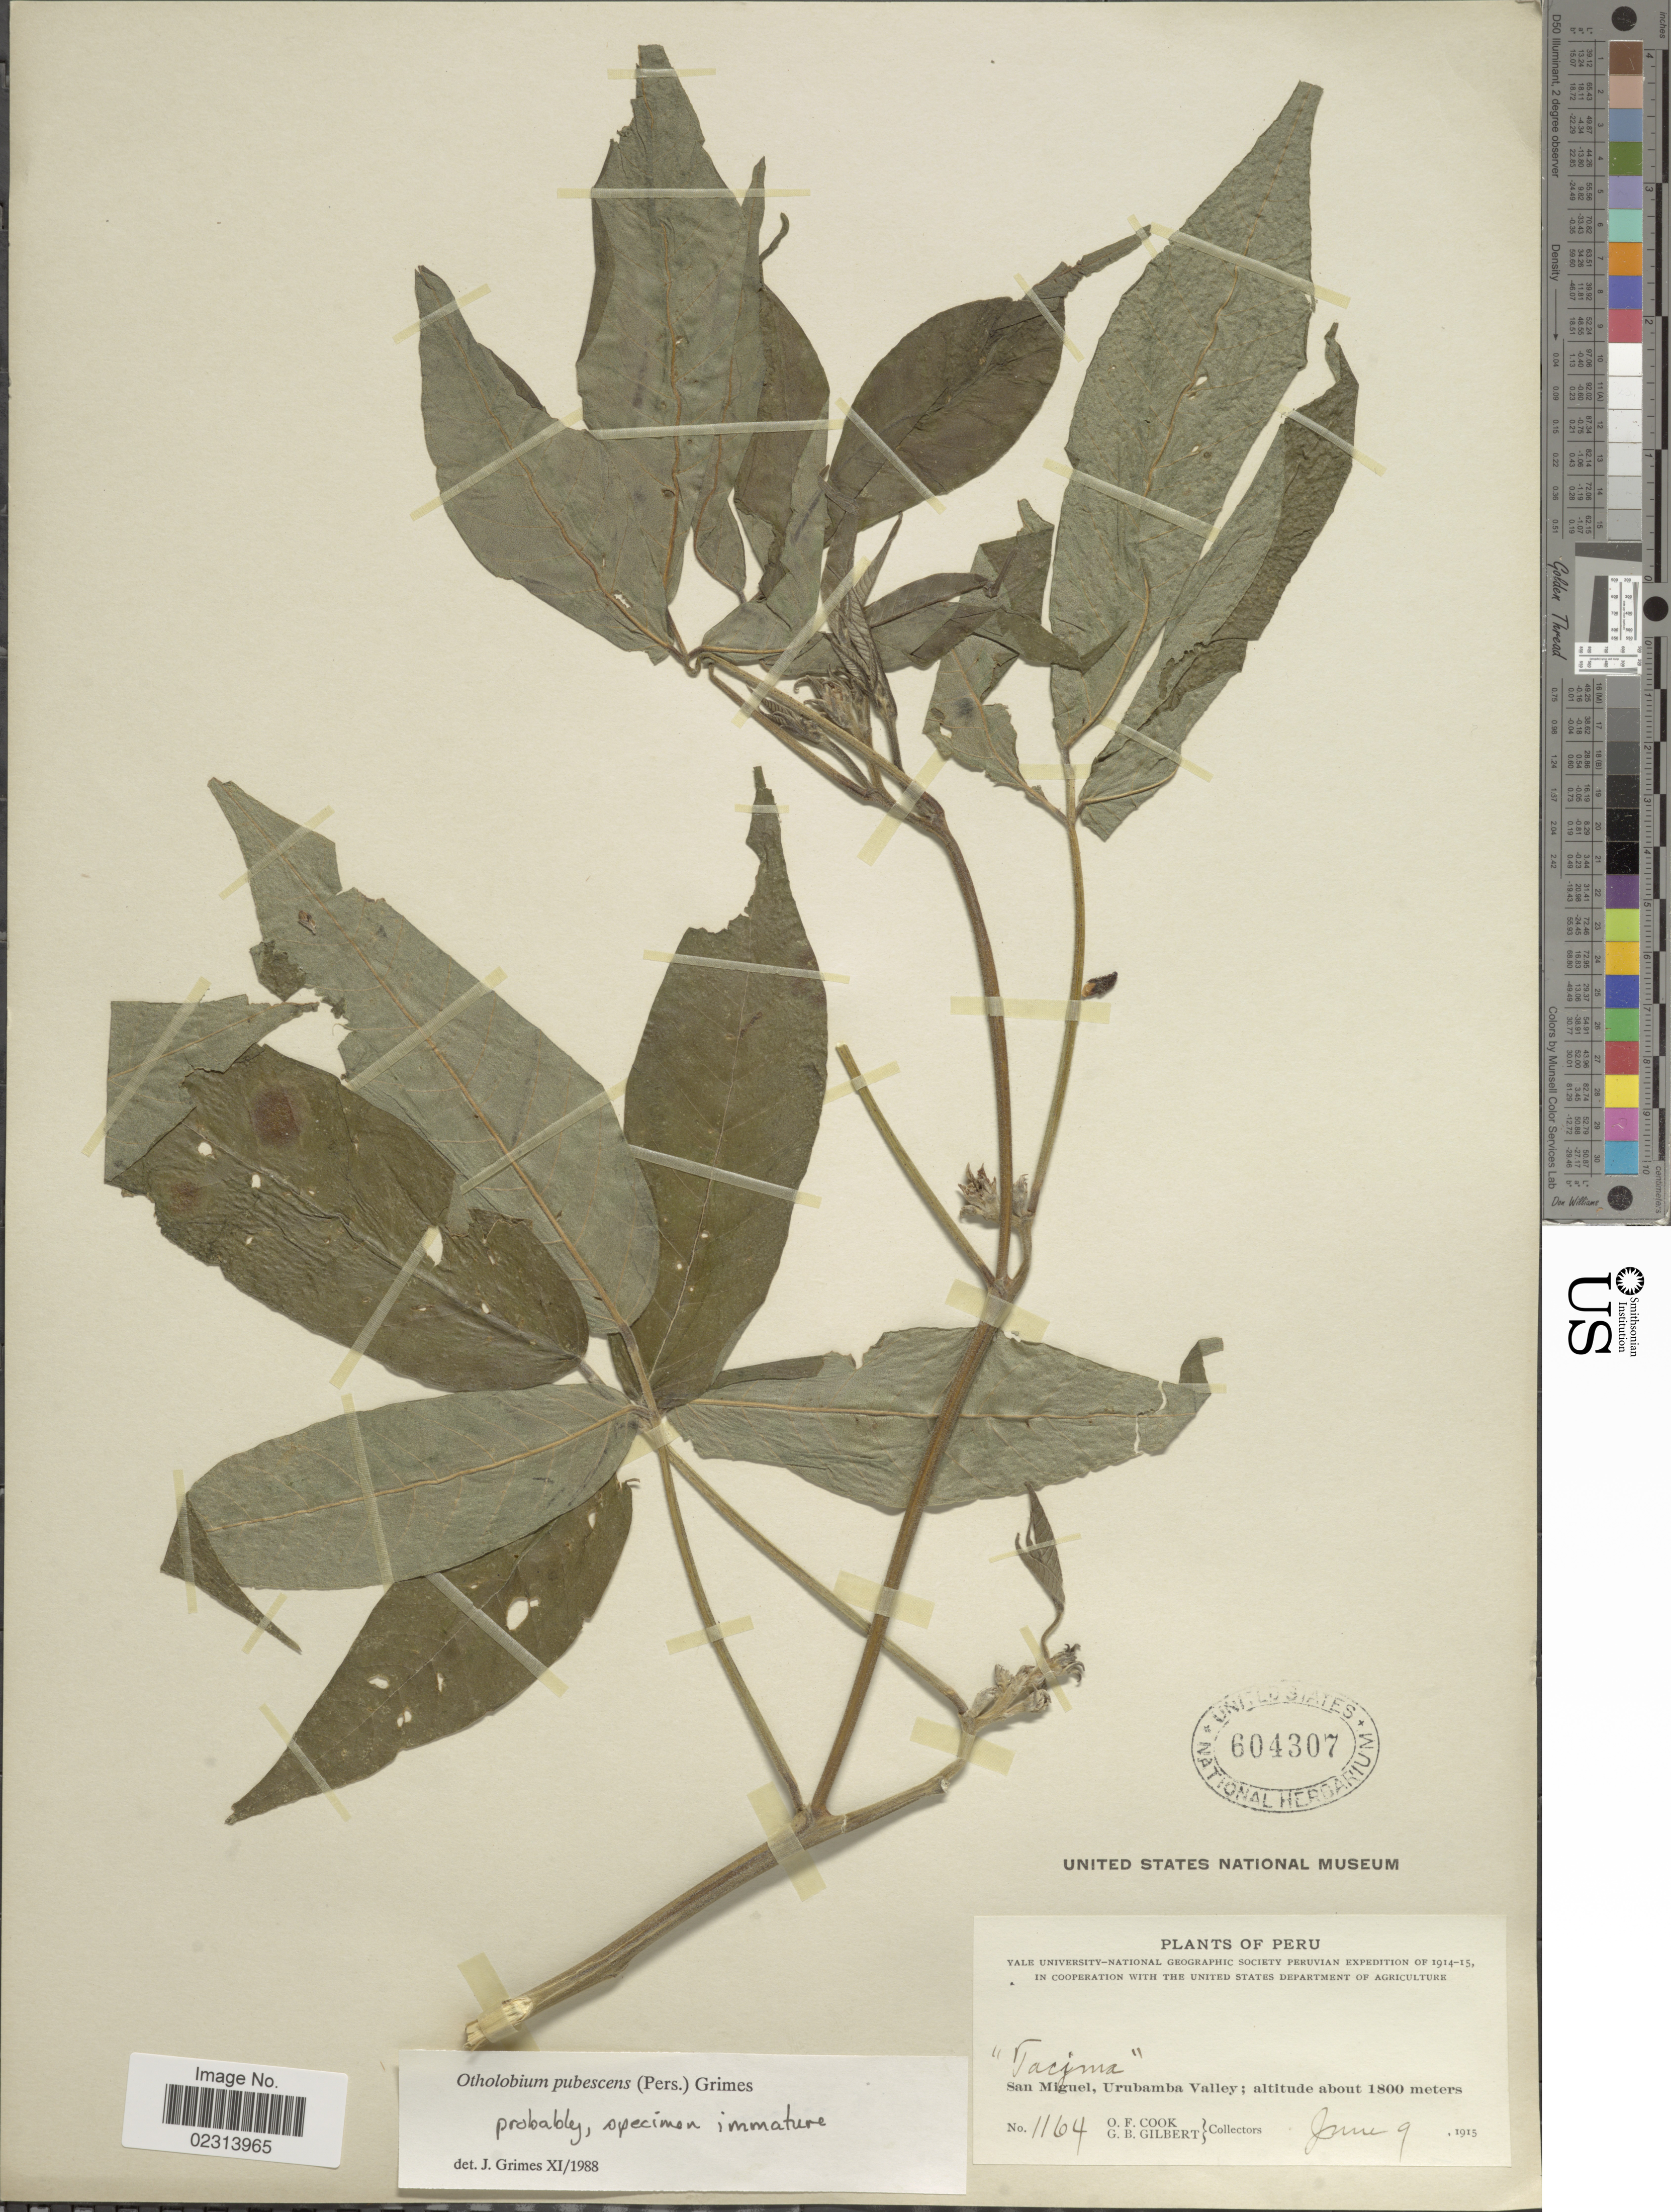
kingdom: Plantae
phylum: Tracheophyta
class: Magnoliopsida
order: Fabales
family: Fabaceae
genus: Otholobium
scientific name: Otholobium pubescens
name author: (Poir.) J.W. Grimes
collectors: O. F. Cook & G. B. Gilbert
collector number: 1164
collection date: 1915-06-09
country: Peru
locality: San Miguel, Urubamba Valley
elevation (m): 1800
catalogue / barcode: US 604307